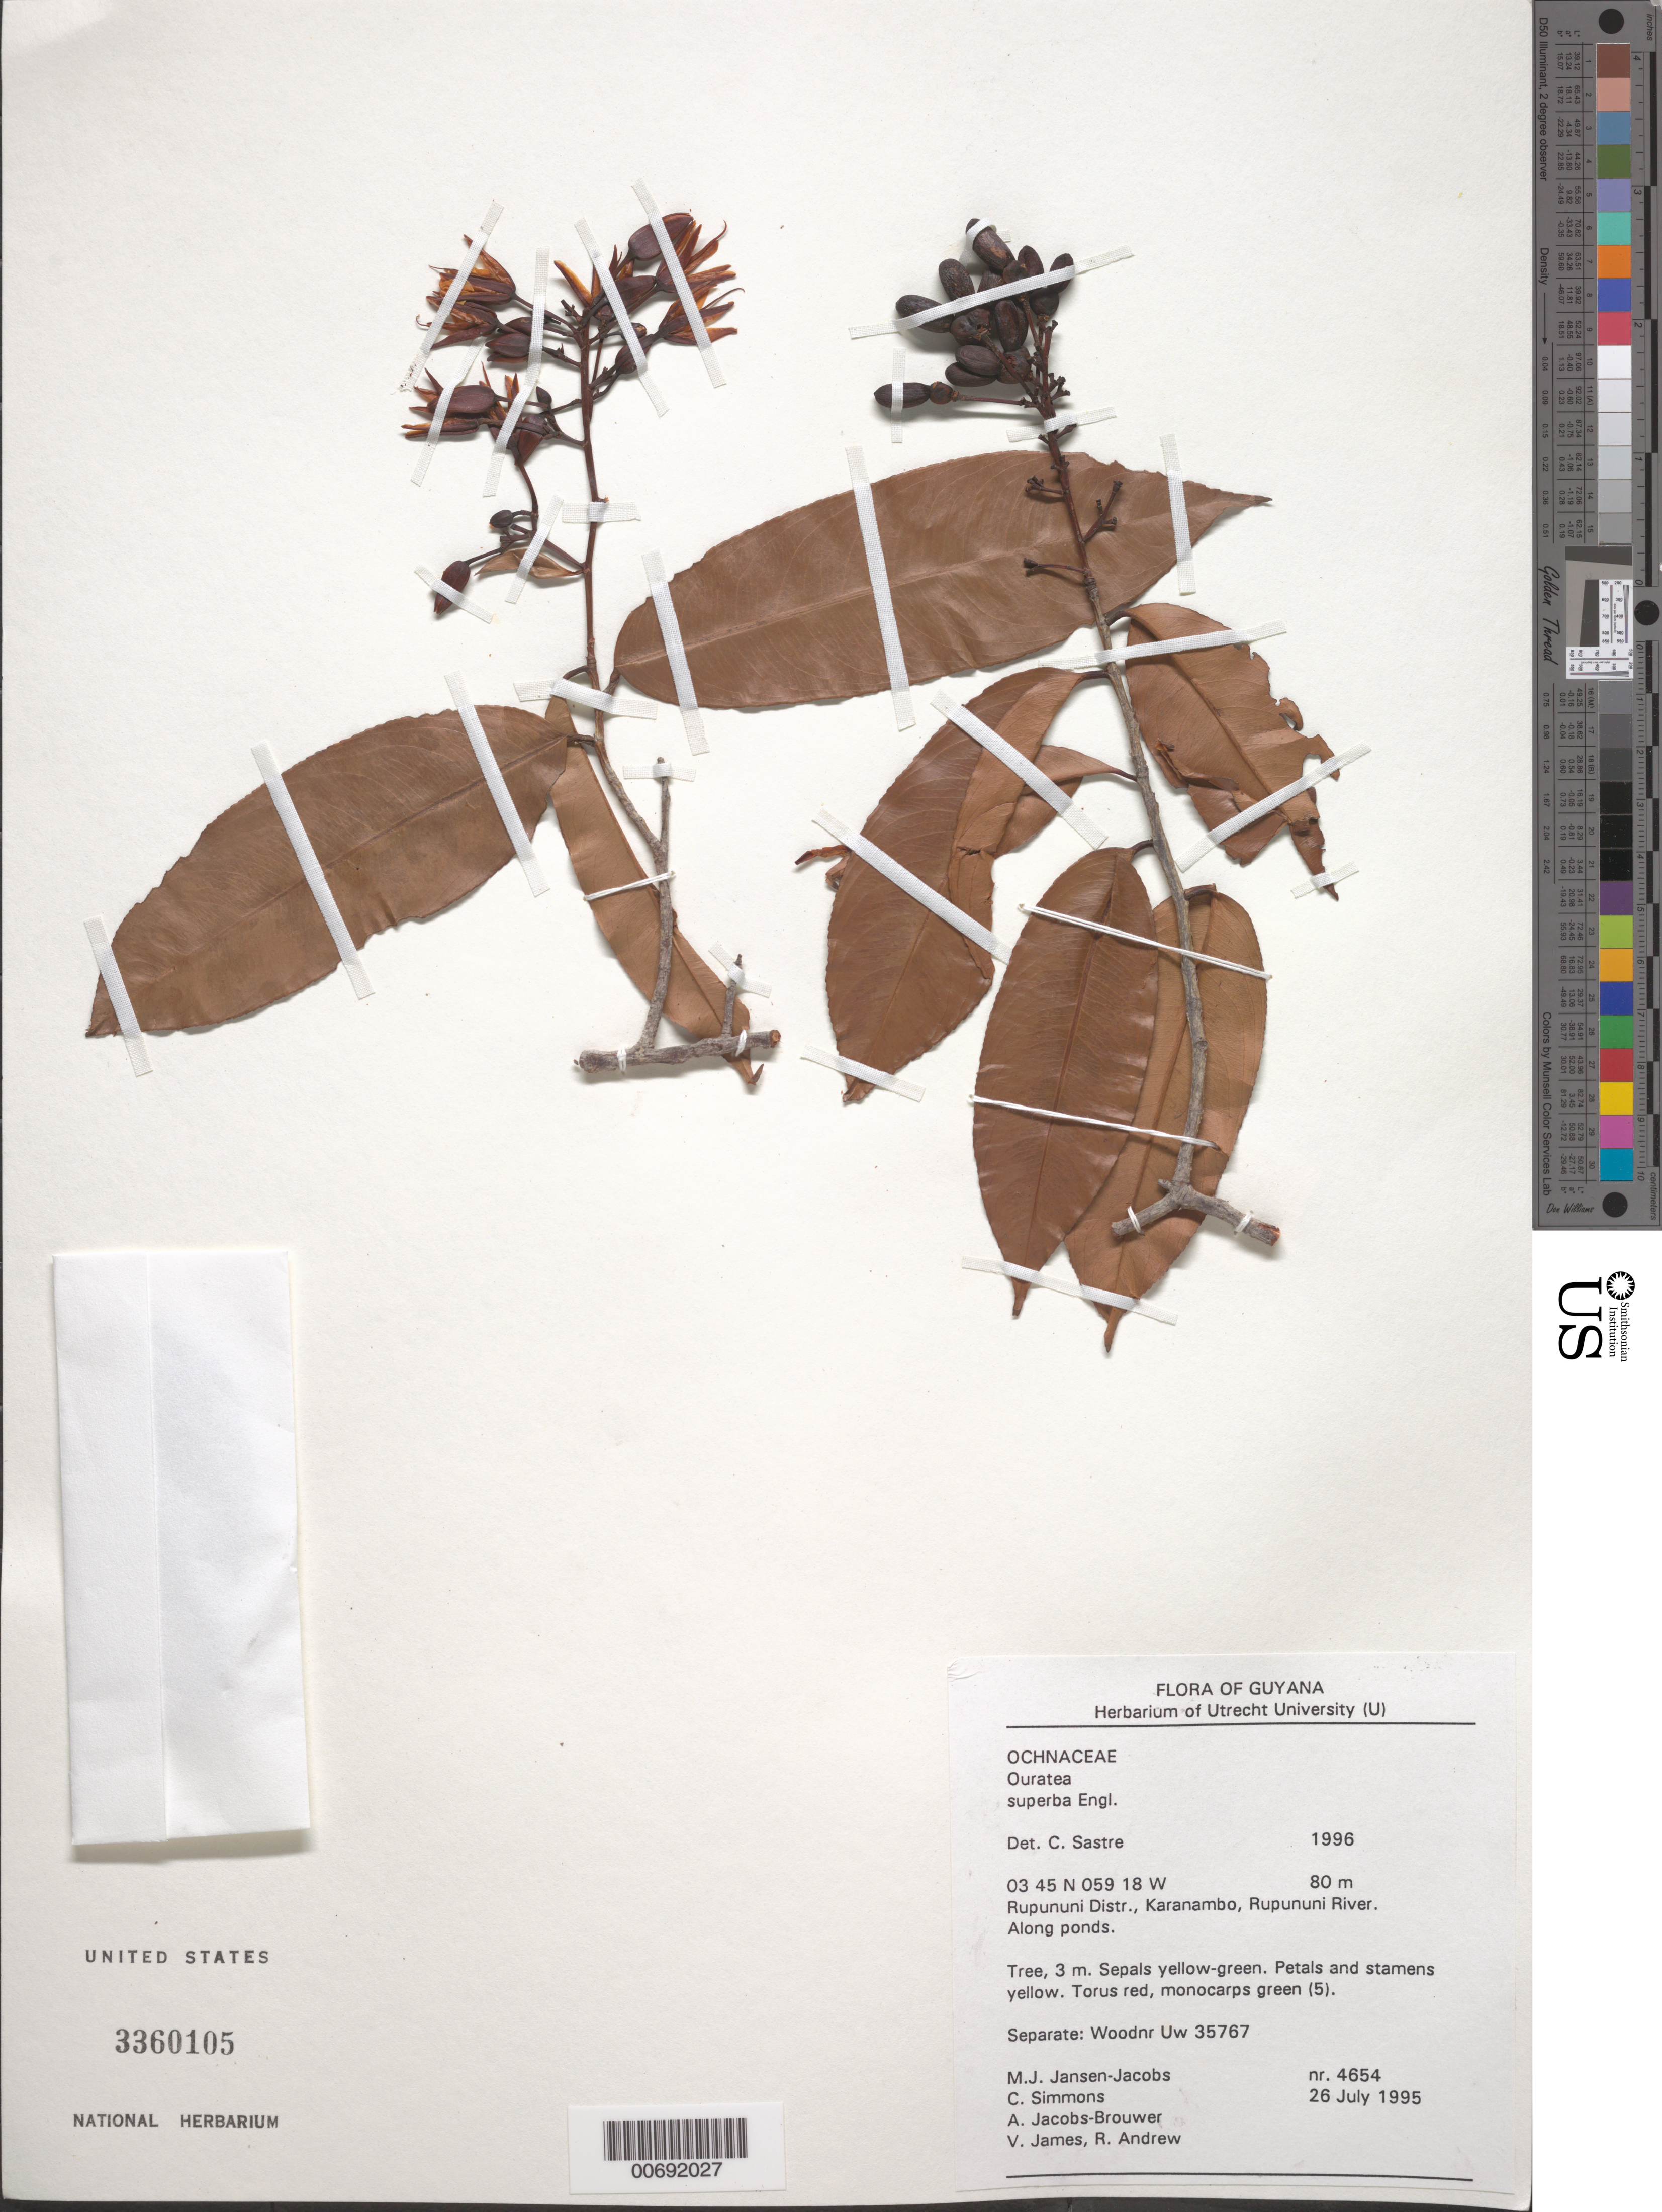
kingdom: Plantae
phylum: Tracheophyta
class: Magnoliopsida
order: Malpighiales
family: Ochnaceae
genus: Ouratea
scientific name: Ouratea superba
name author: Engl.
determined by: Sastre, C. H. L.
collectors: M. J. Jansen-Jacobs, C. Simons, A. Jacobs-Brouwer, V. James & R. Andrew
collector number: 4654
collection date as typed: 26-Jul-95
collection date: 1995-07-26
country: Guyana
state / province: U. Takutu-U. Essequibo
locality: Karanambo, Rupununi River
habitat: Along ponds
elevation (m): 80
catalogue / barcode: US 3360105